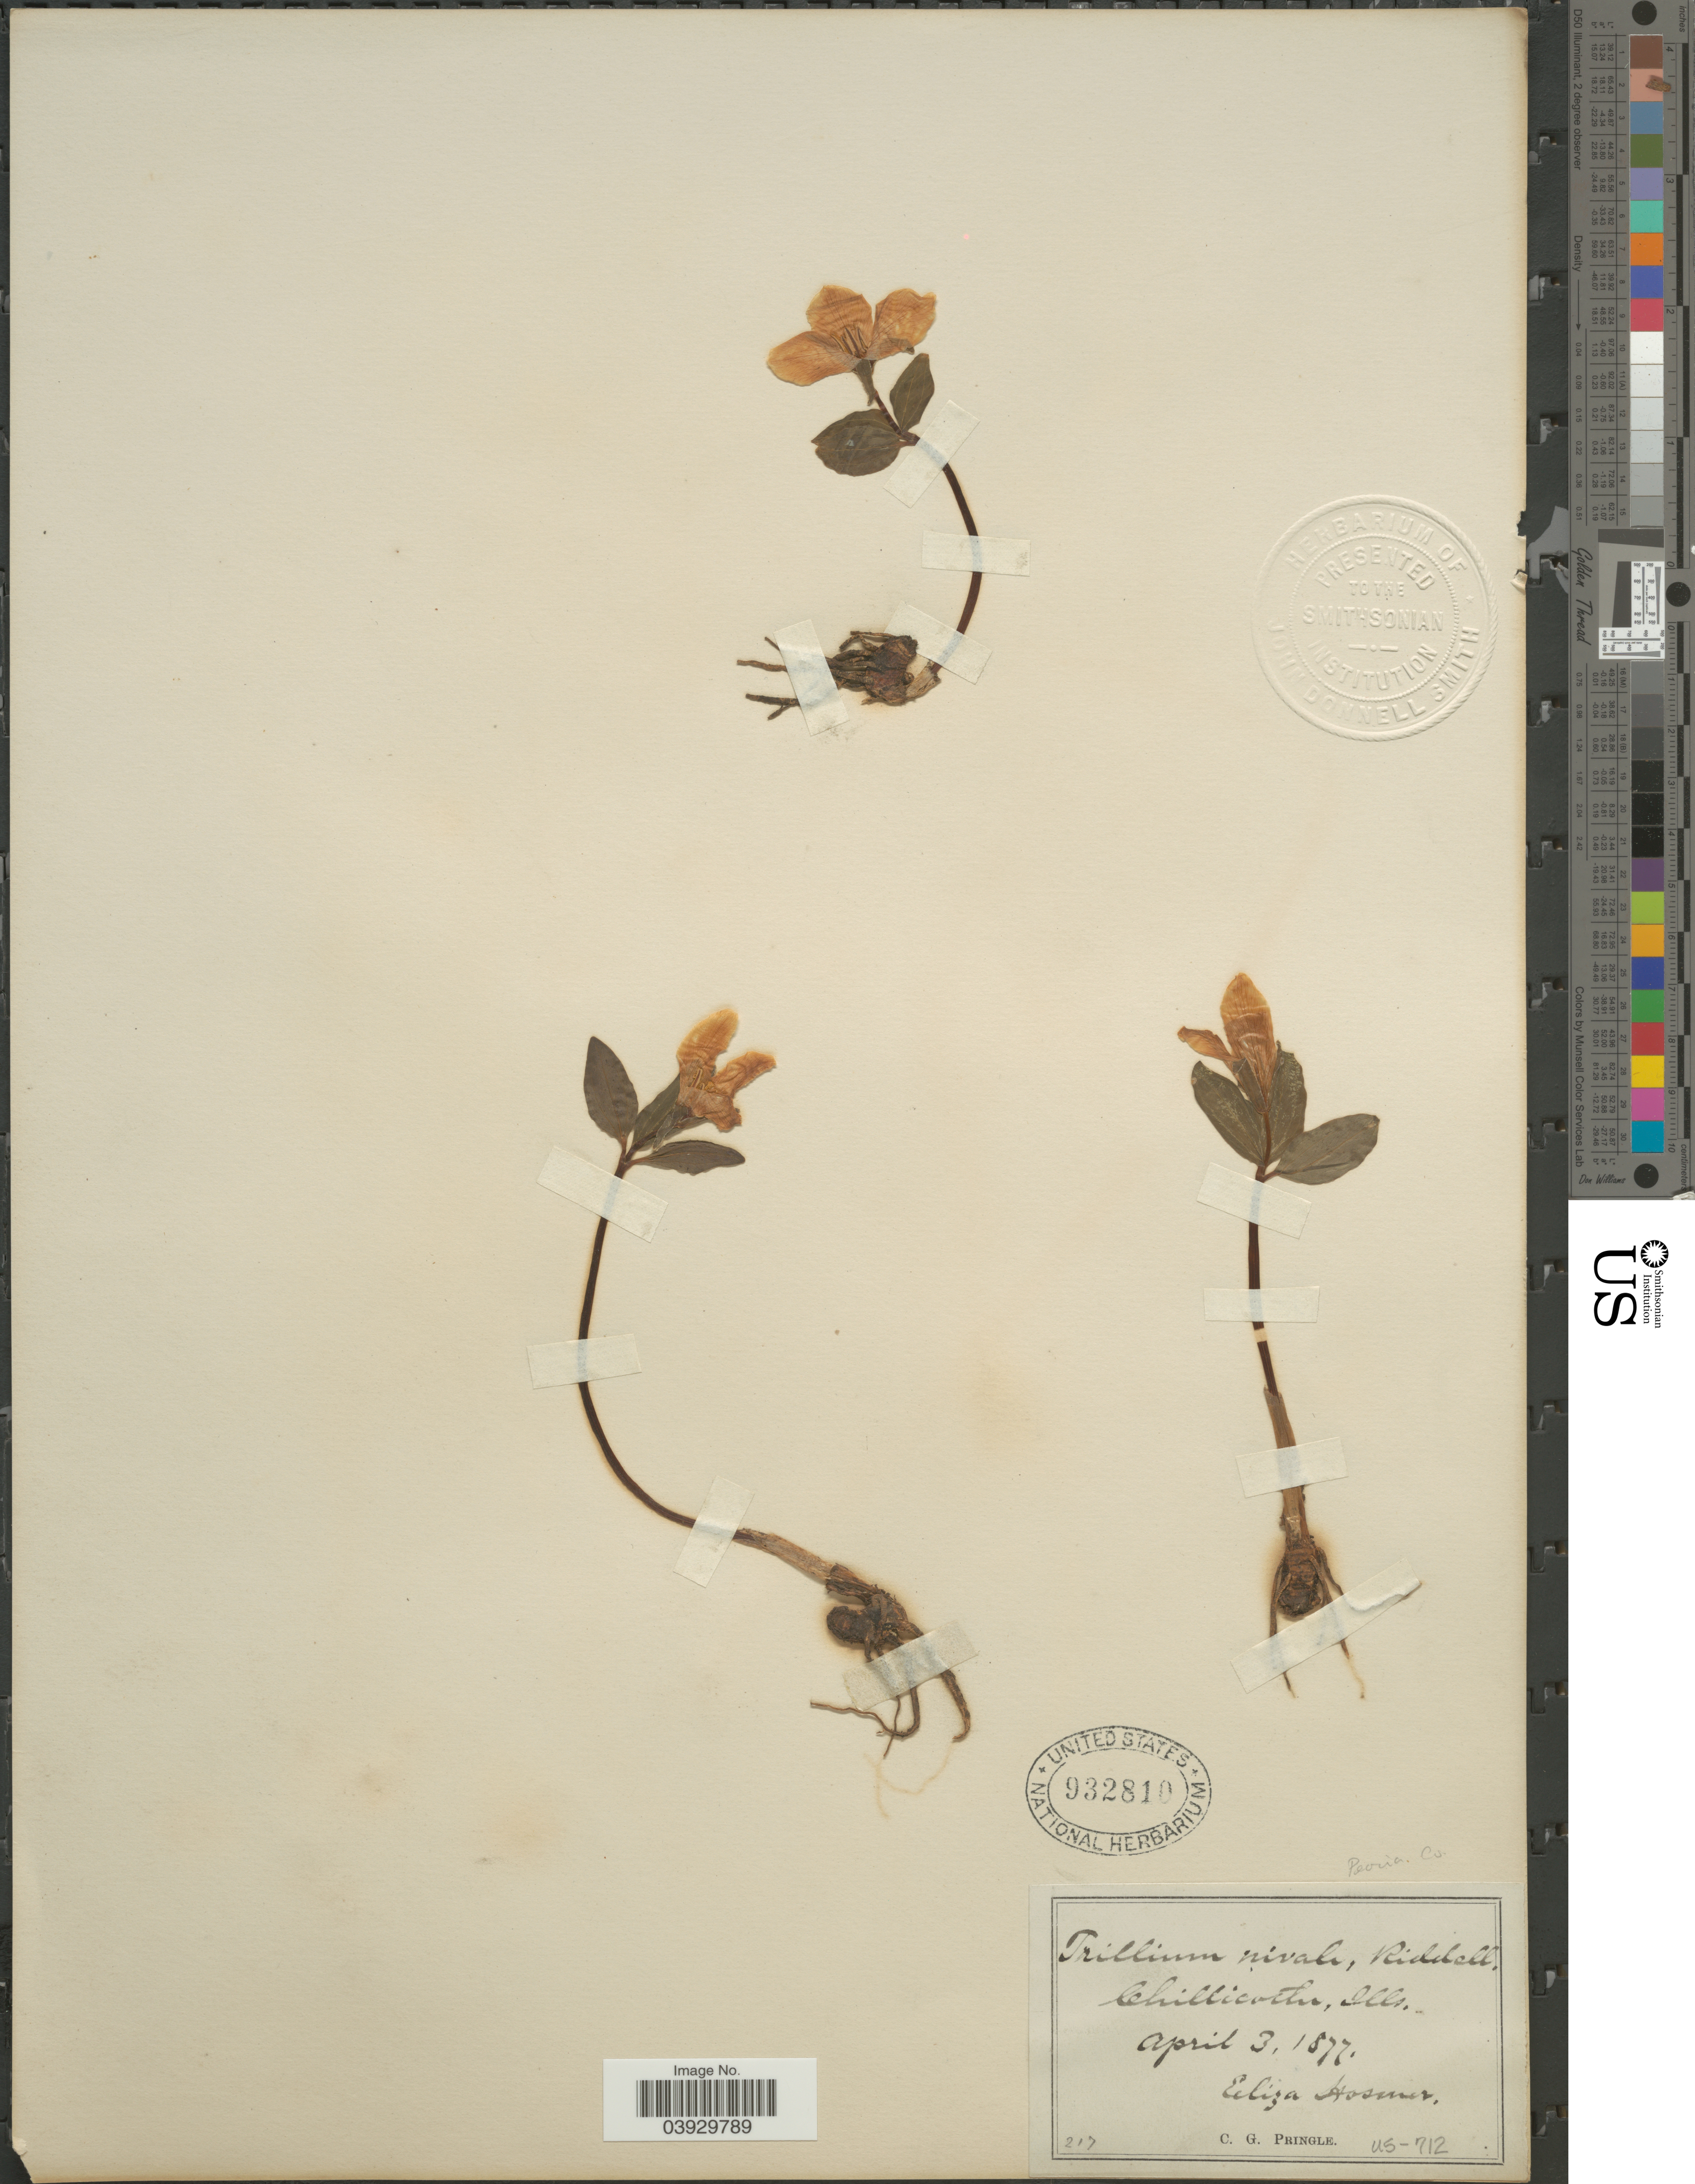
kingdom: Plantae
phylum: Tracheophyta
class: Liliopsida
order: Liliales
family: Melanthiaceae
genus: Trillium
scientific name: Trillium nivale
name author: Riddell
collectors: E. Hosmer & C. G. Pringle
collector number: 217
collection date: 1877-04-03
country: United States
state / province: Illinois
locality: Peoria Co. Chillicothe.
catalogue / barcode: US 932810